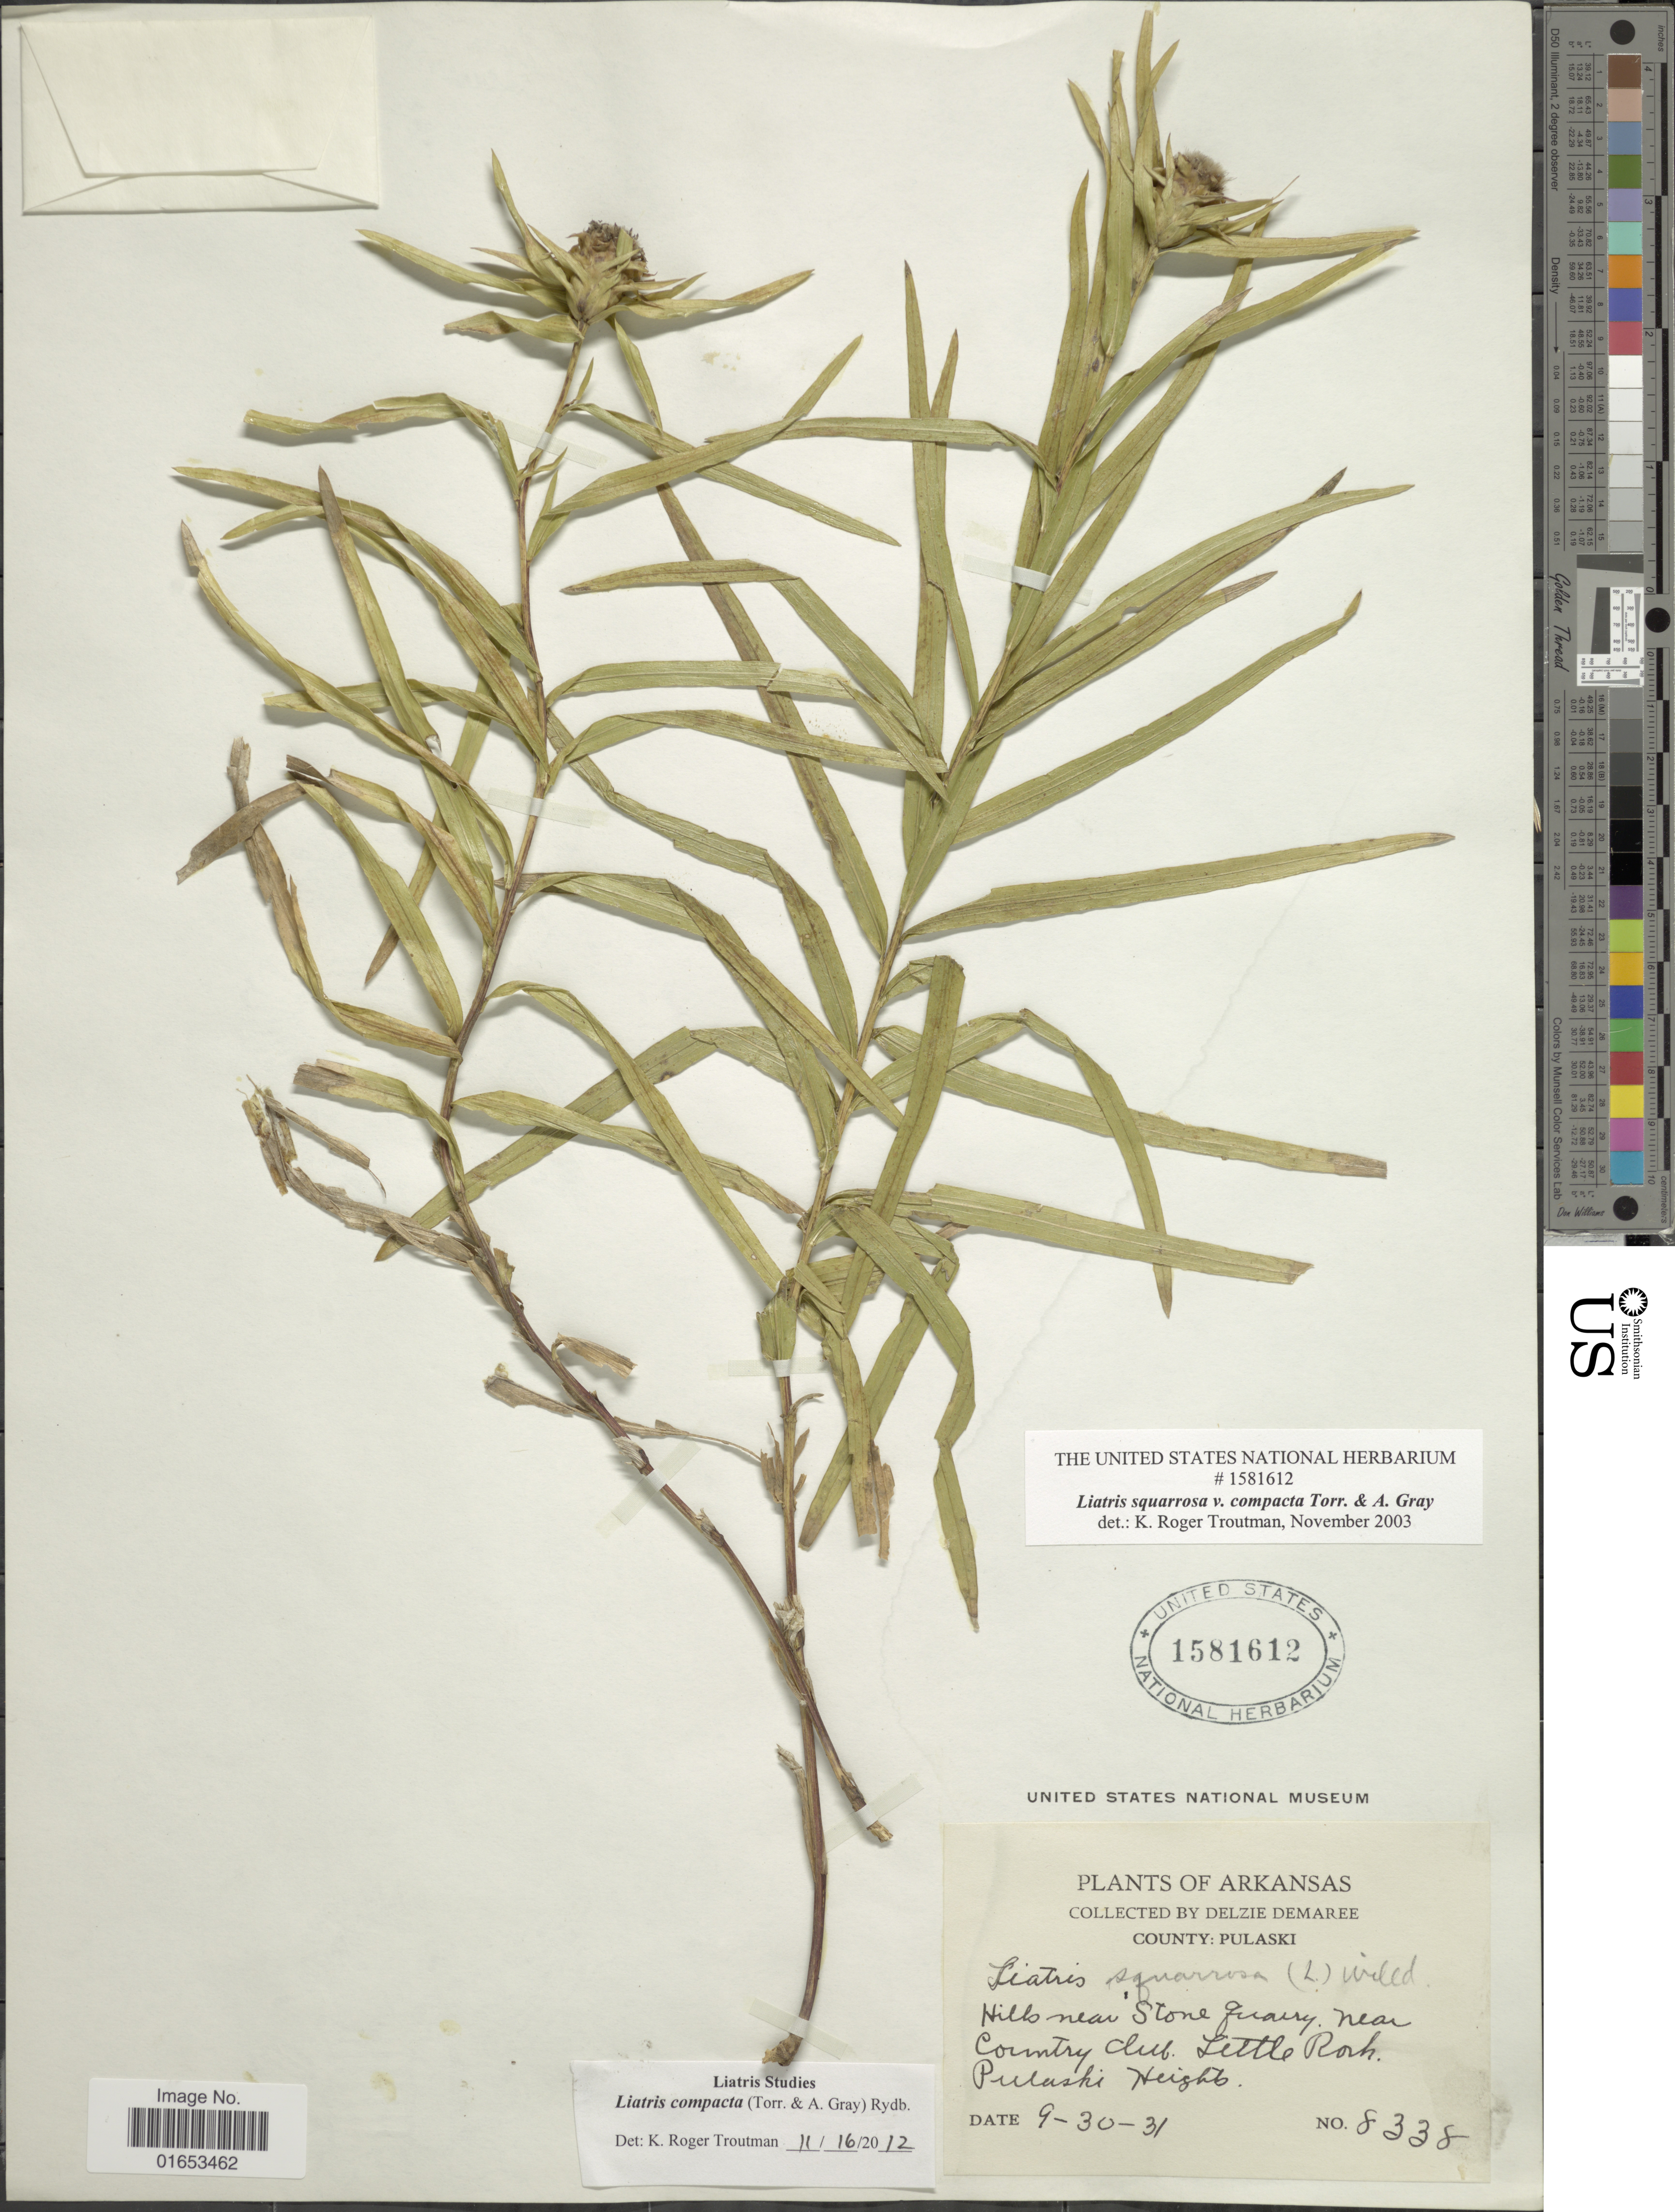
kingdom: Plantae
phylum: Tracheophyta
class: Magnoliopsida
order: Asterales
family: Asteraceae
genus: Liatris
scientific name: Liatris compacta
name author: (Torr. & A. Gray) Rydb.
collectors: D. Demaree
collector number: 8338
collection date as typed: Transcribed d/m/y: 30/9/31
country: United States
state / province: Arkansas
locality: County: Pulaski, Hills near Stone Quarry, Near Country Club, Little Rock, Pulaski Heights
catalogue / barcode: US 1581612